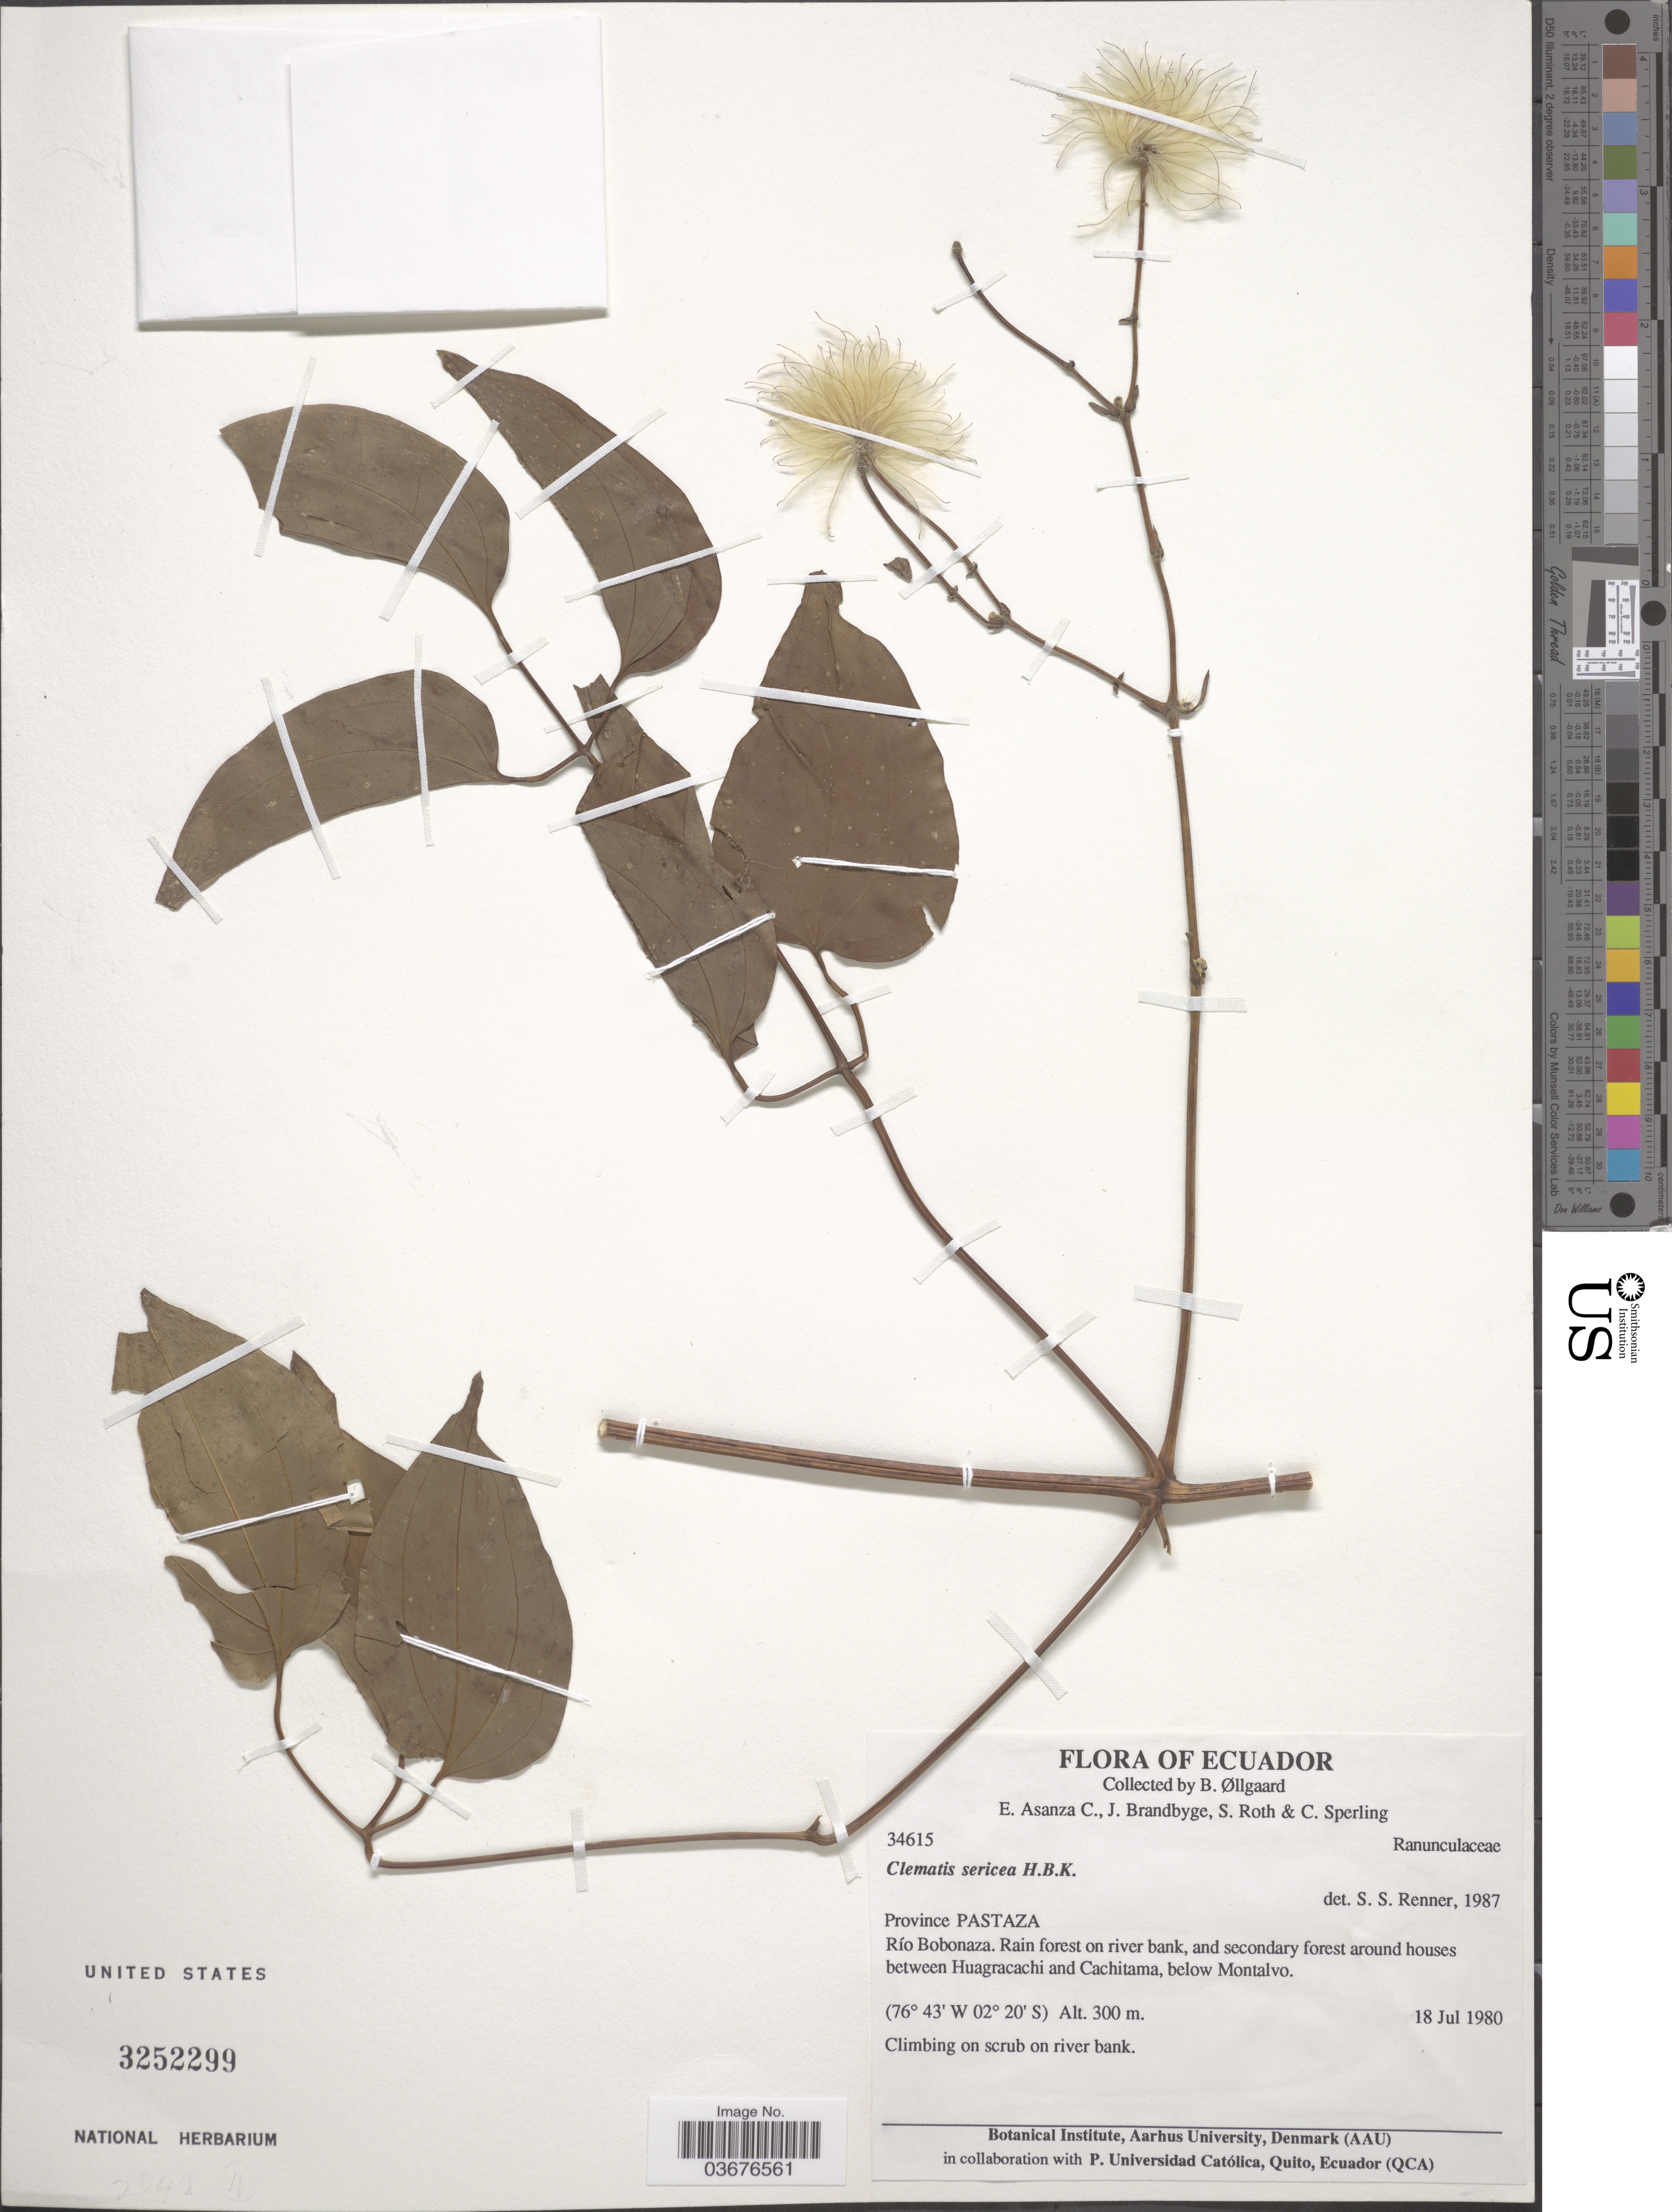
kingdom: Plantae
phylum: Tracheophyta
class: Magnoliopsida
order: Ranunculales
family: Ranunculaceae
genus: Clematis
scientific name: Clematis sericea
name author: Michx.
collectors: B. Øllgaard, E. Asanza, J. Brandbyge, S. Roth & C. Sperling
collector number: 34615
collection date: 1980-07-18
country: Ecuador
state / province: Pastaza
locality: Río Bobonaza. Rain forest on river bank, and secondary forest around houses between Huagracachi and Cachitama, below Montalvo.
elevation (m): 300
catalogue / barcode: US 3252299